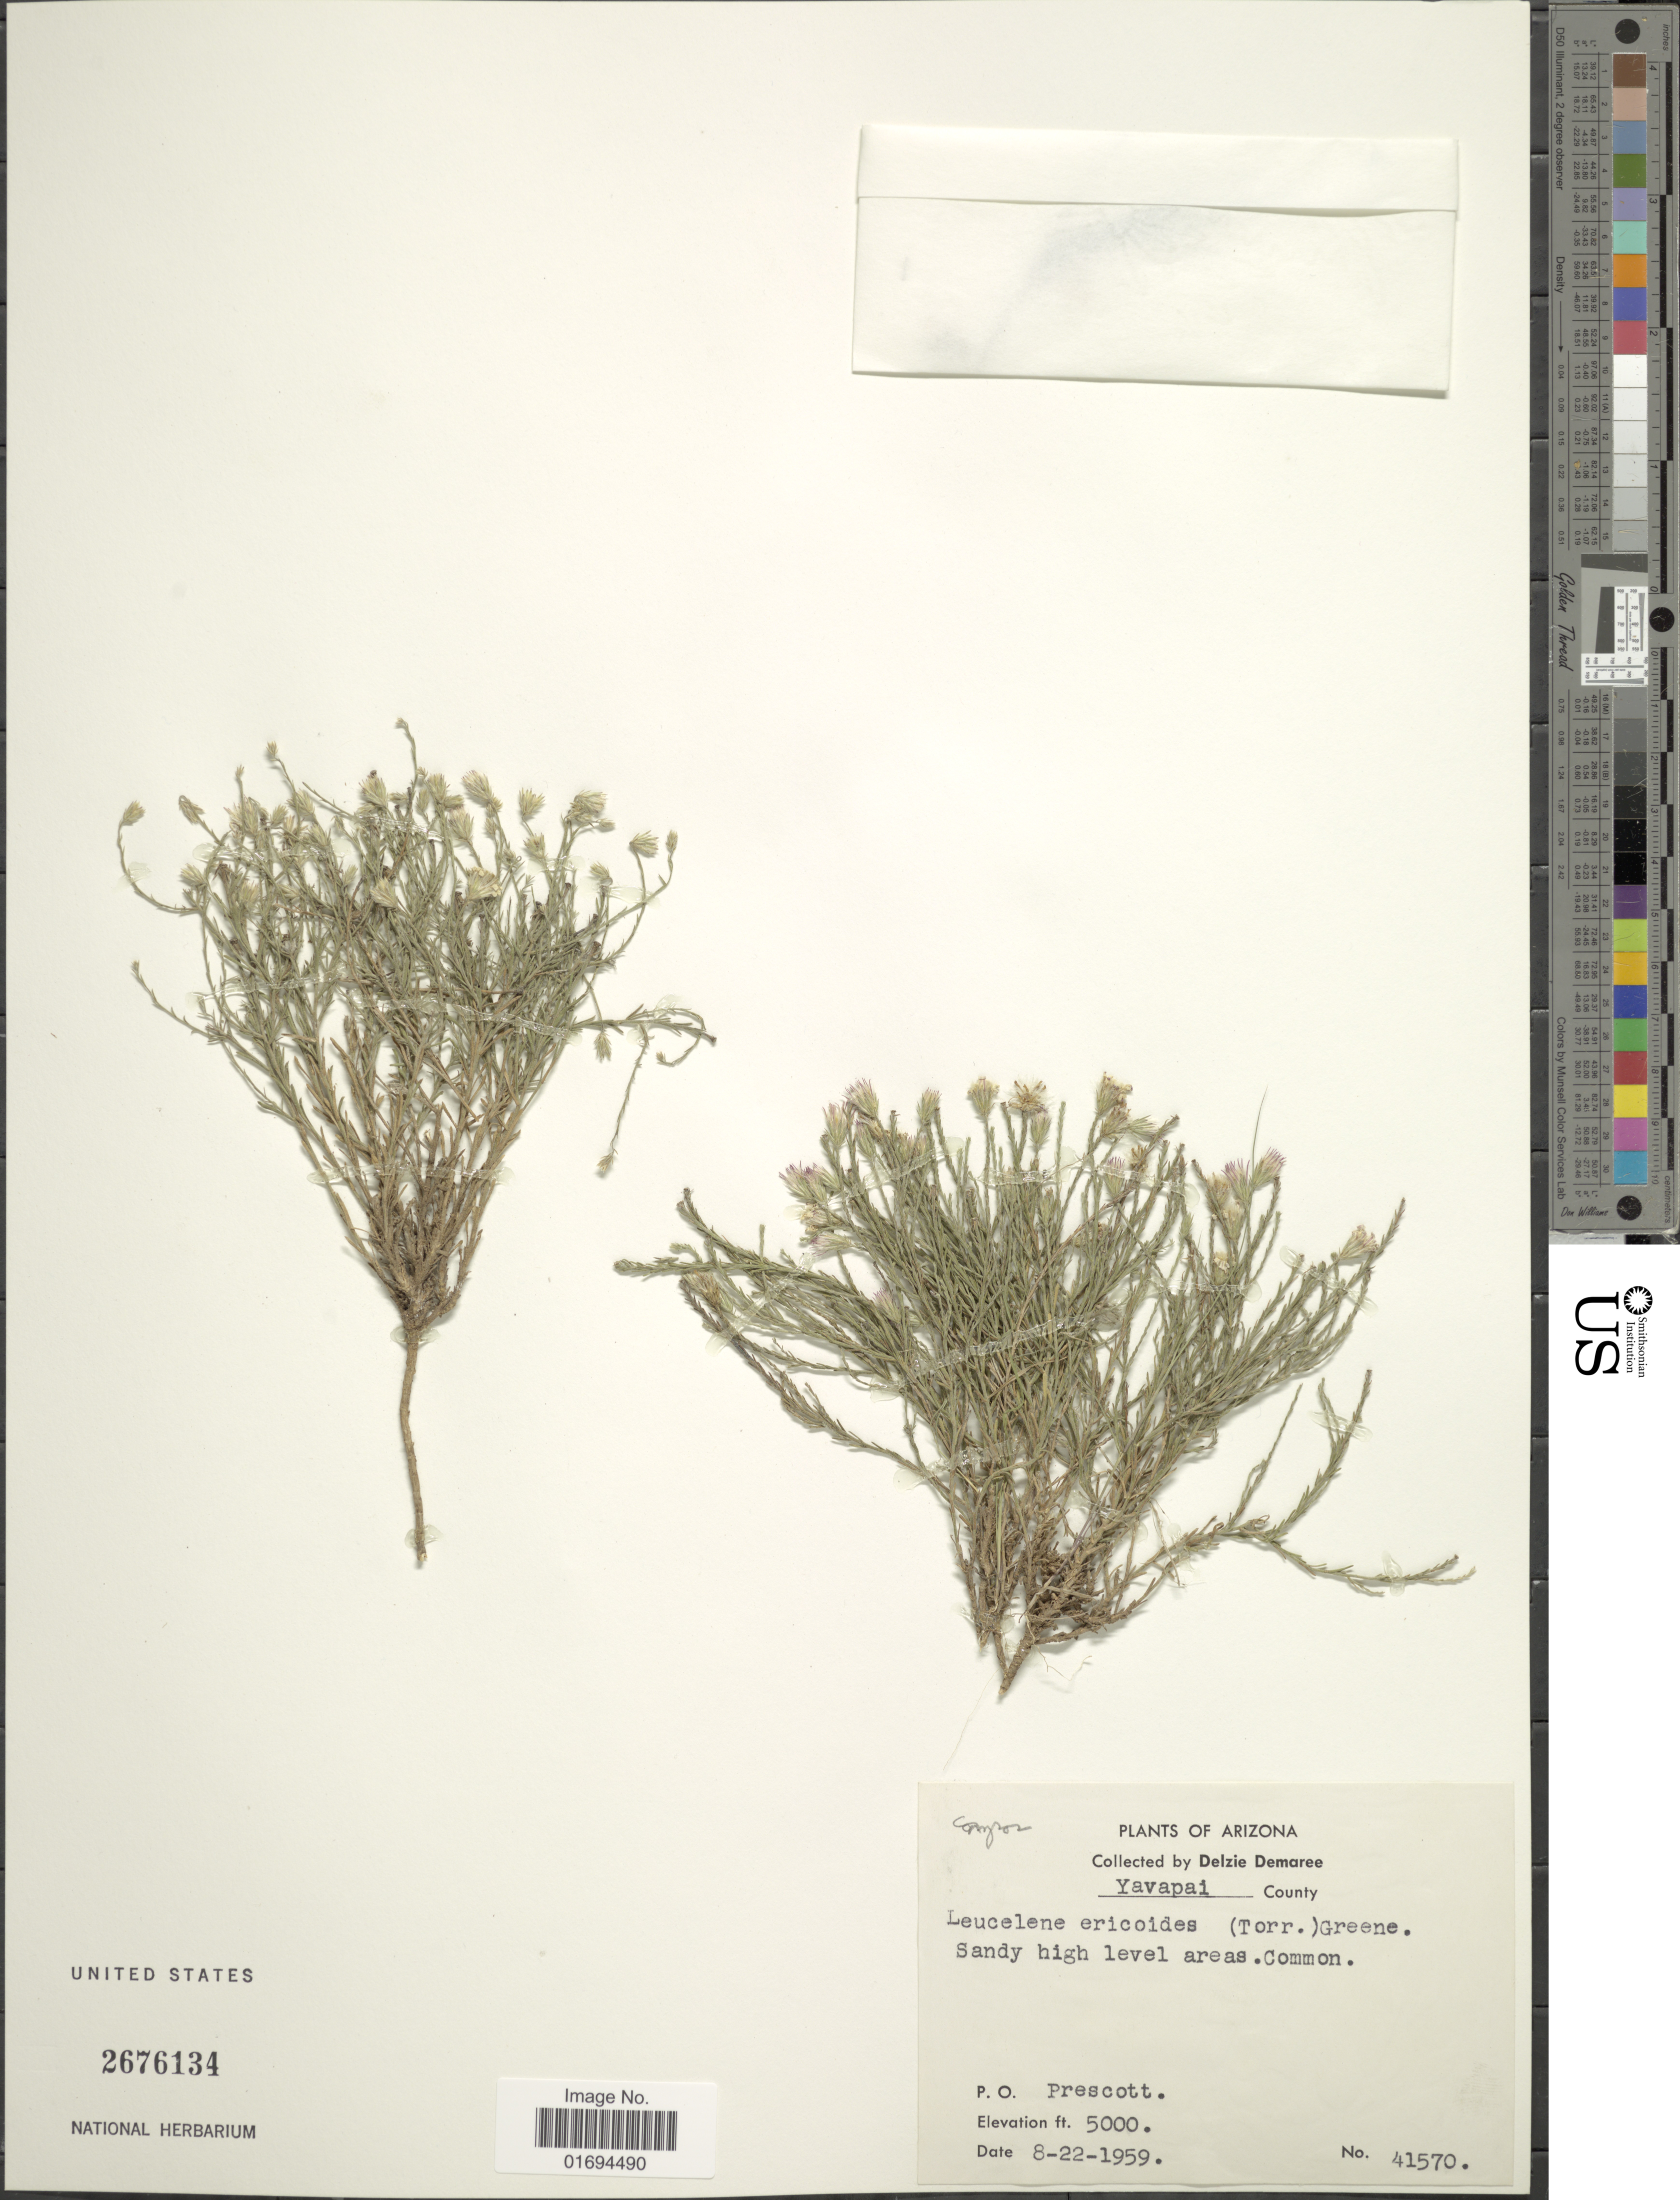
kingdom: Plantae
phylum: Tracheophyta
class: Magnoliopsida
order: Asterales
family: Asteraceae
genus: Chaetopappa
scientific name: Chaetopappa ericoides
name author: (Torr.) G.L. Nesom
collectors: D. Demaree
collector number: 41570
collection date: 1959-08-22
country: United States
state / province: Arizona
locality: Yavapai County, P. O. Prescott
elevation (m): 1524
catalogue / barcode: US 2676134